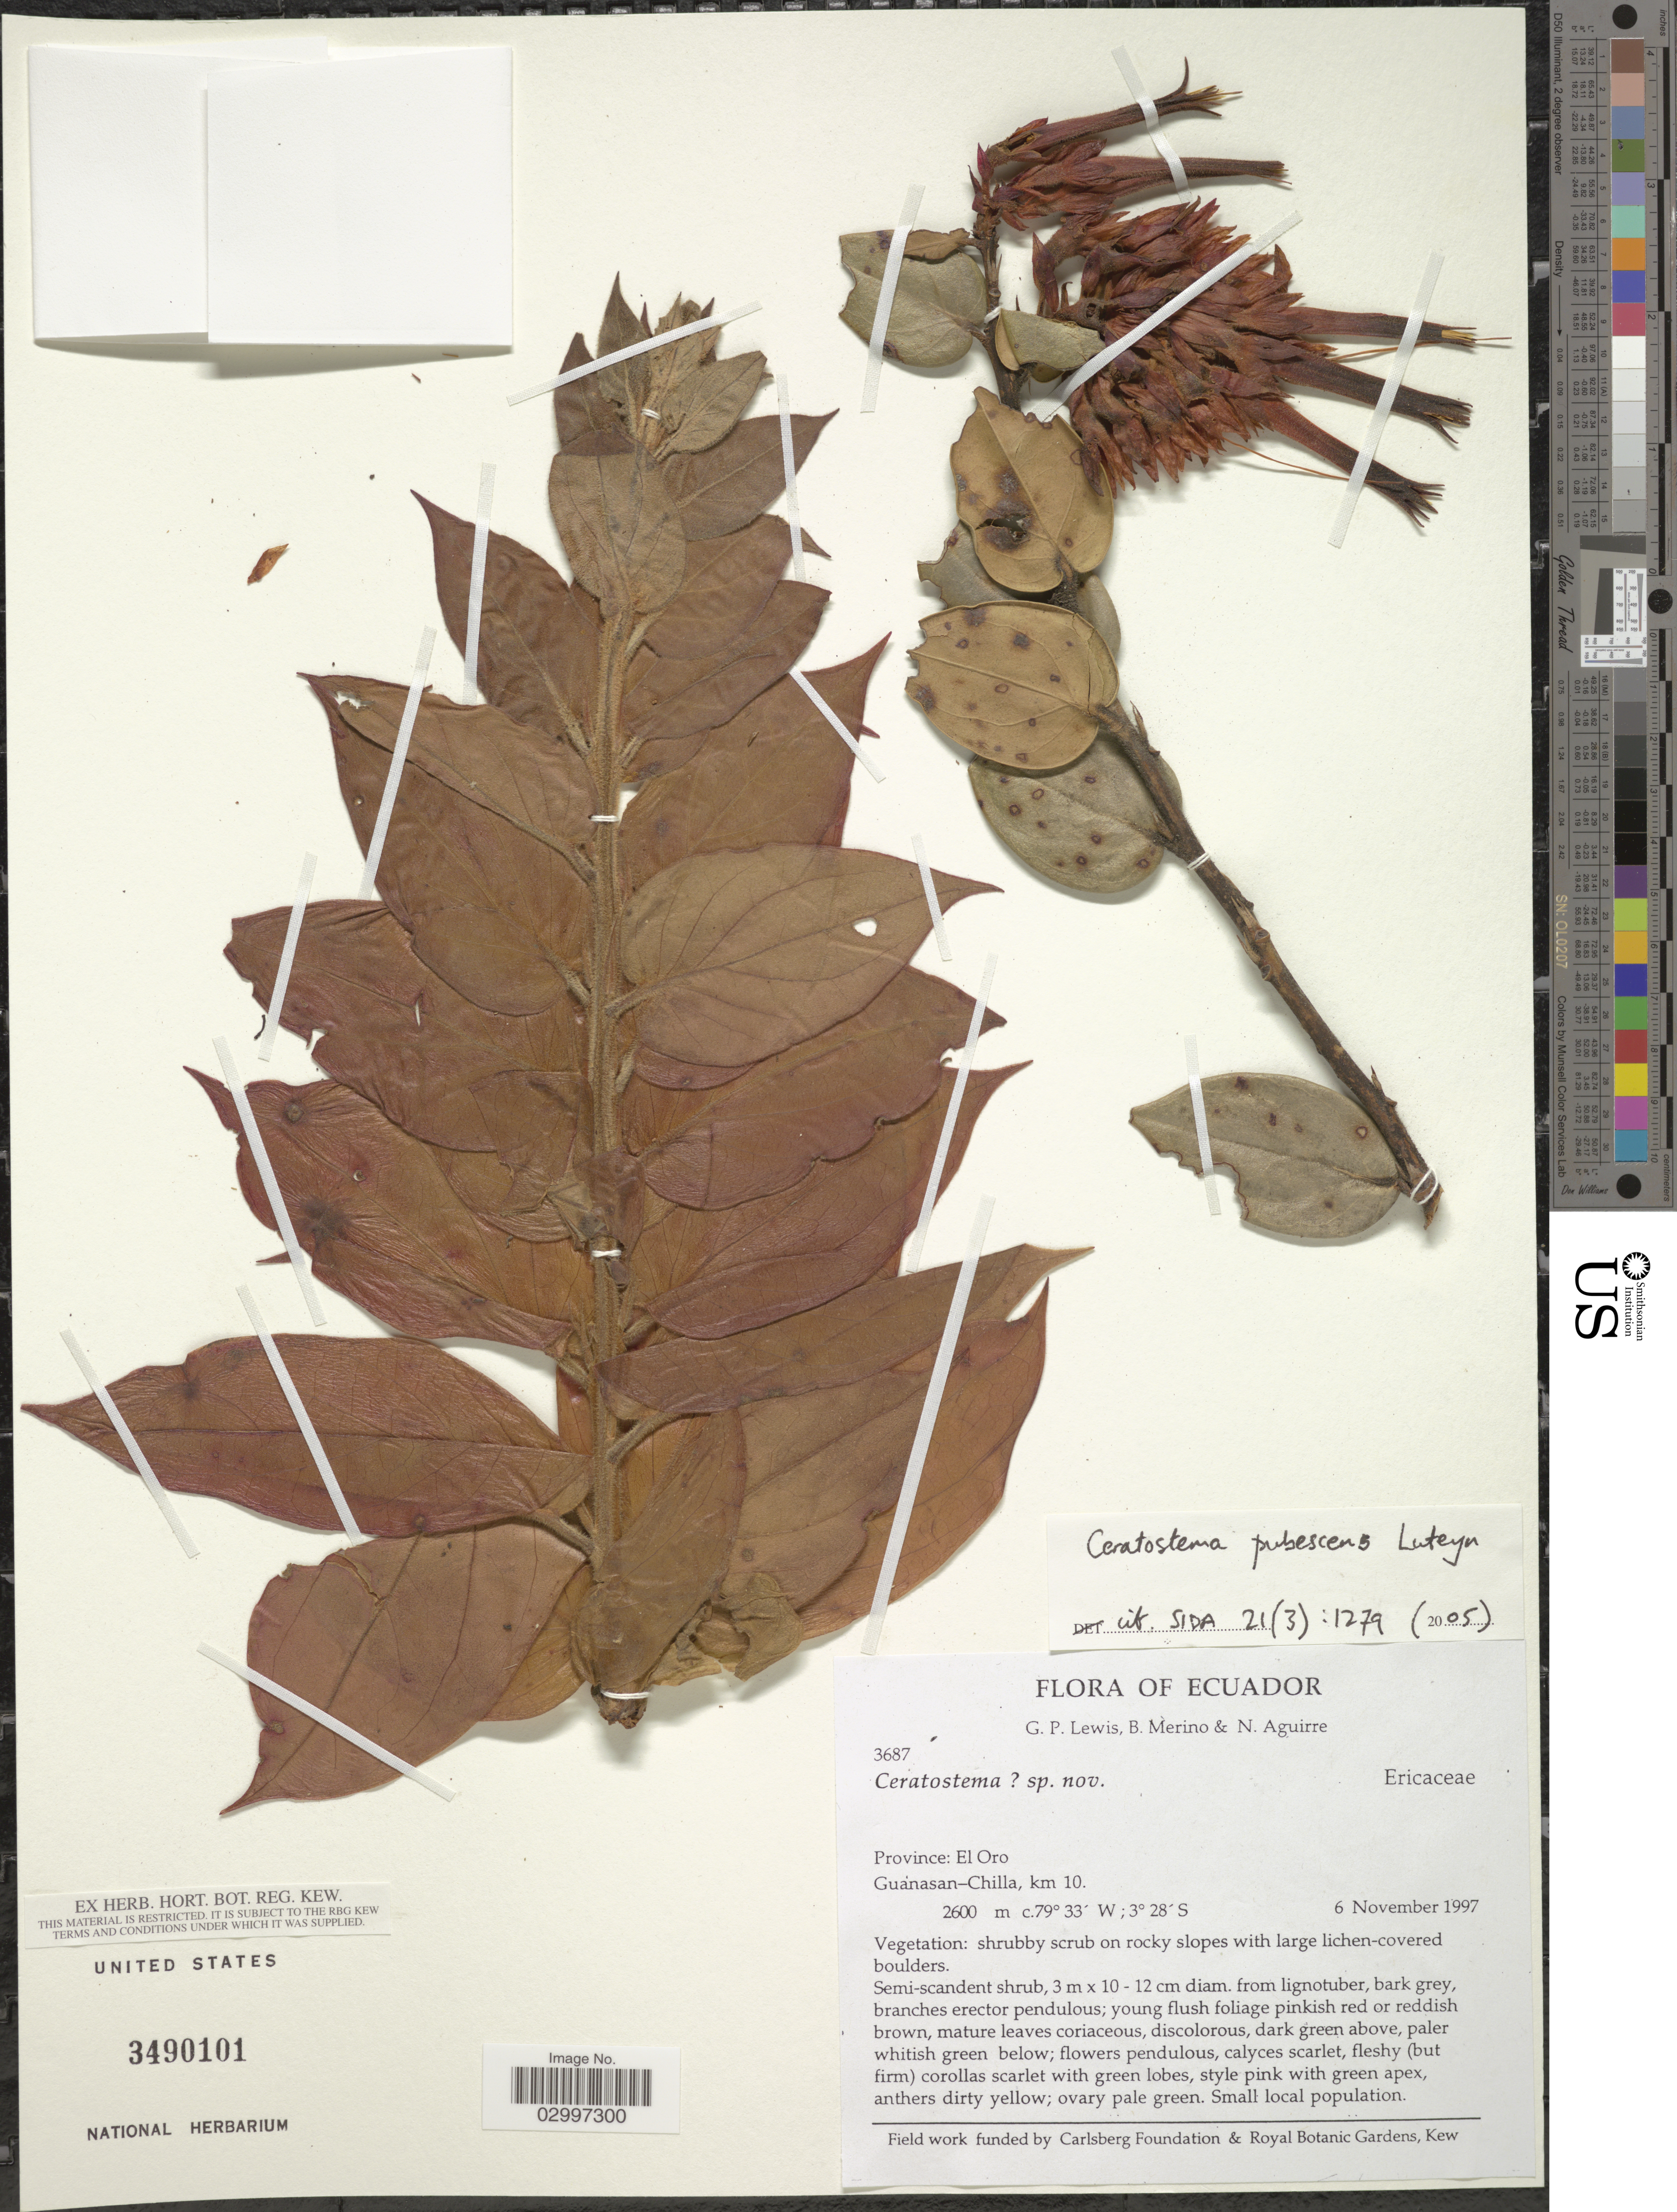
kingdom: Plantae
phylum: Tracheophyta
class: Magnoliopsida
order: Ericales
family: Ericaceae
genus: Ceratostema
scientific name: Ceratostema pubescens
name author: Luteyn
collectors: G. P. Lewis, B. Merino & N. Aguirre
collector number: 3687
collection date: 1997-11-06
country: Ecuador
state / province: El Oro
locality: Guanasan-Chilla, km 10.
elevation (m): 2600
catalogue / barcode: US 3490101